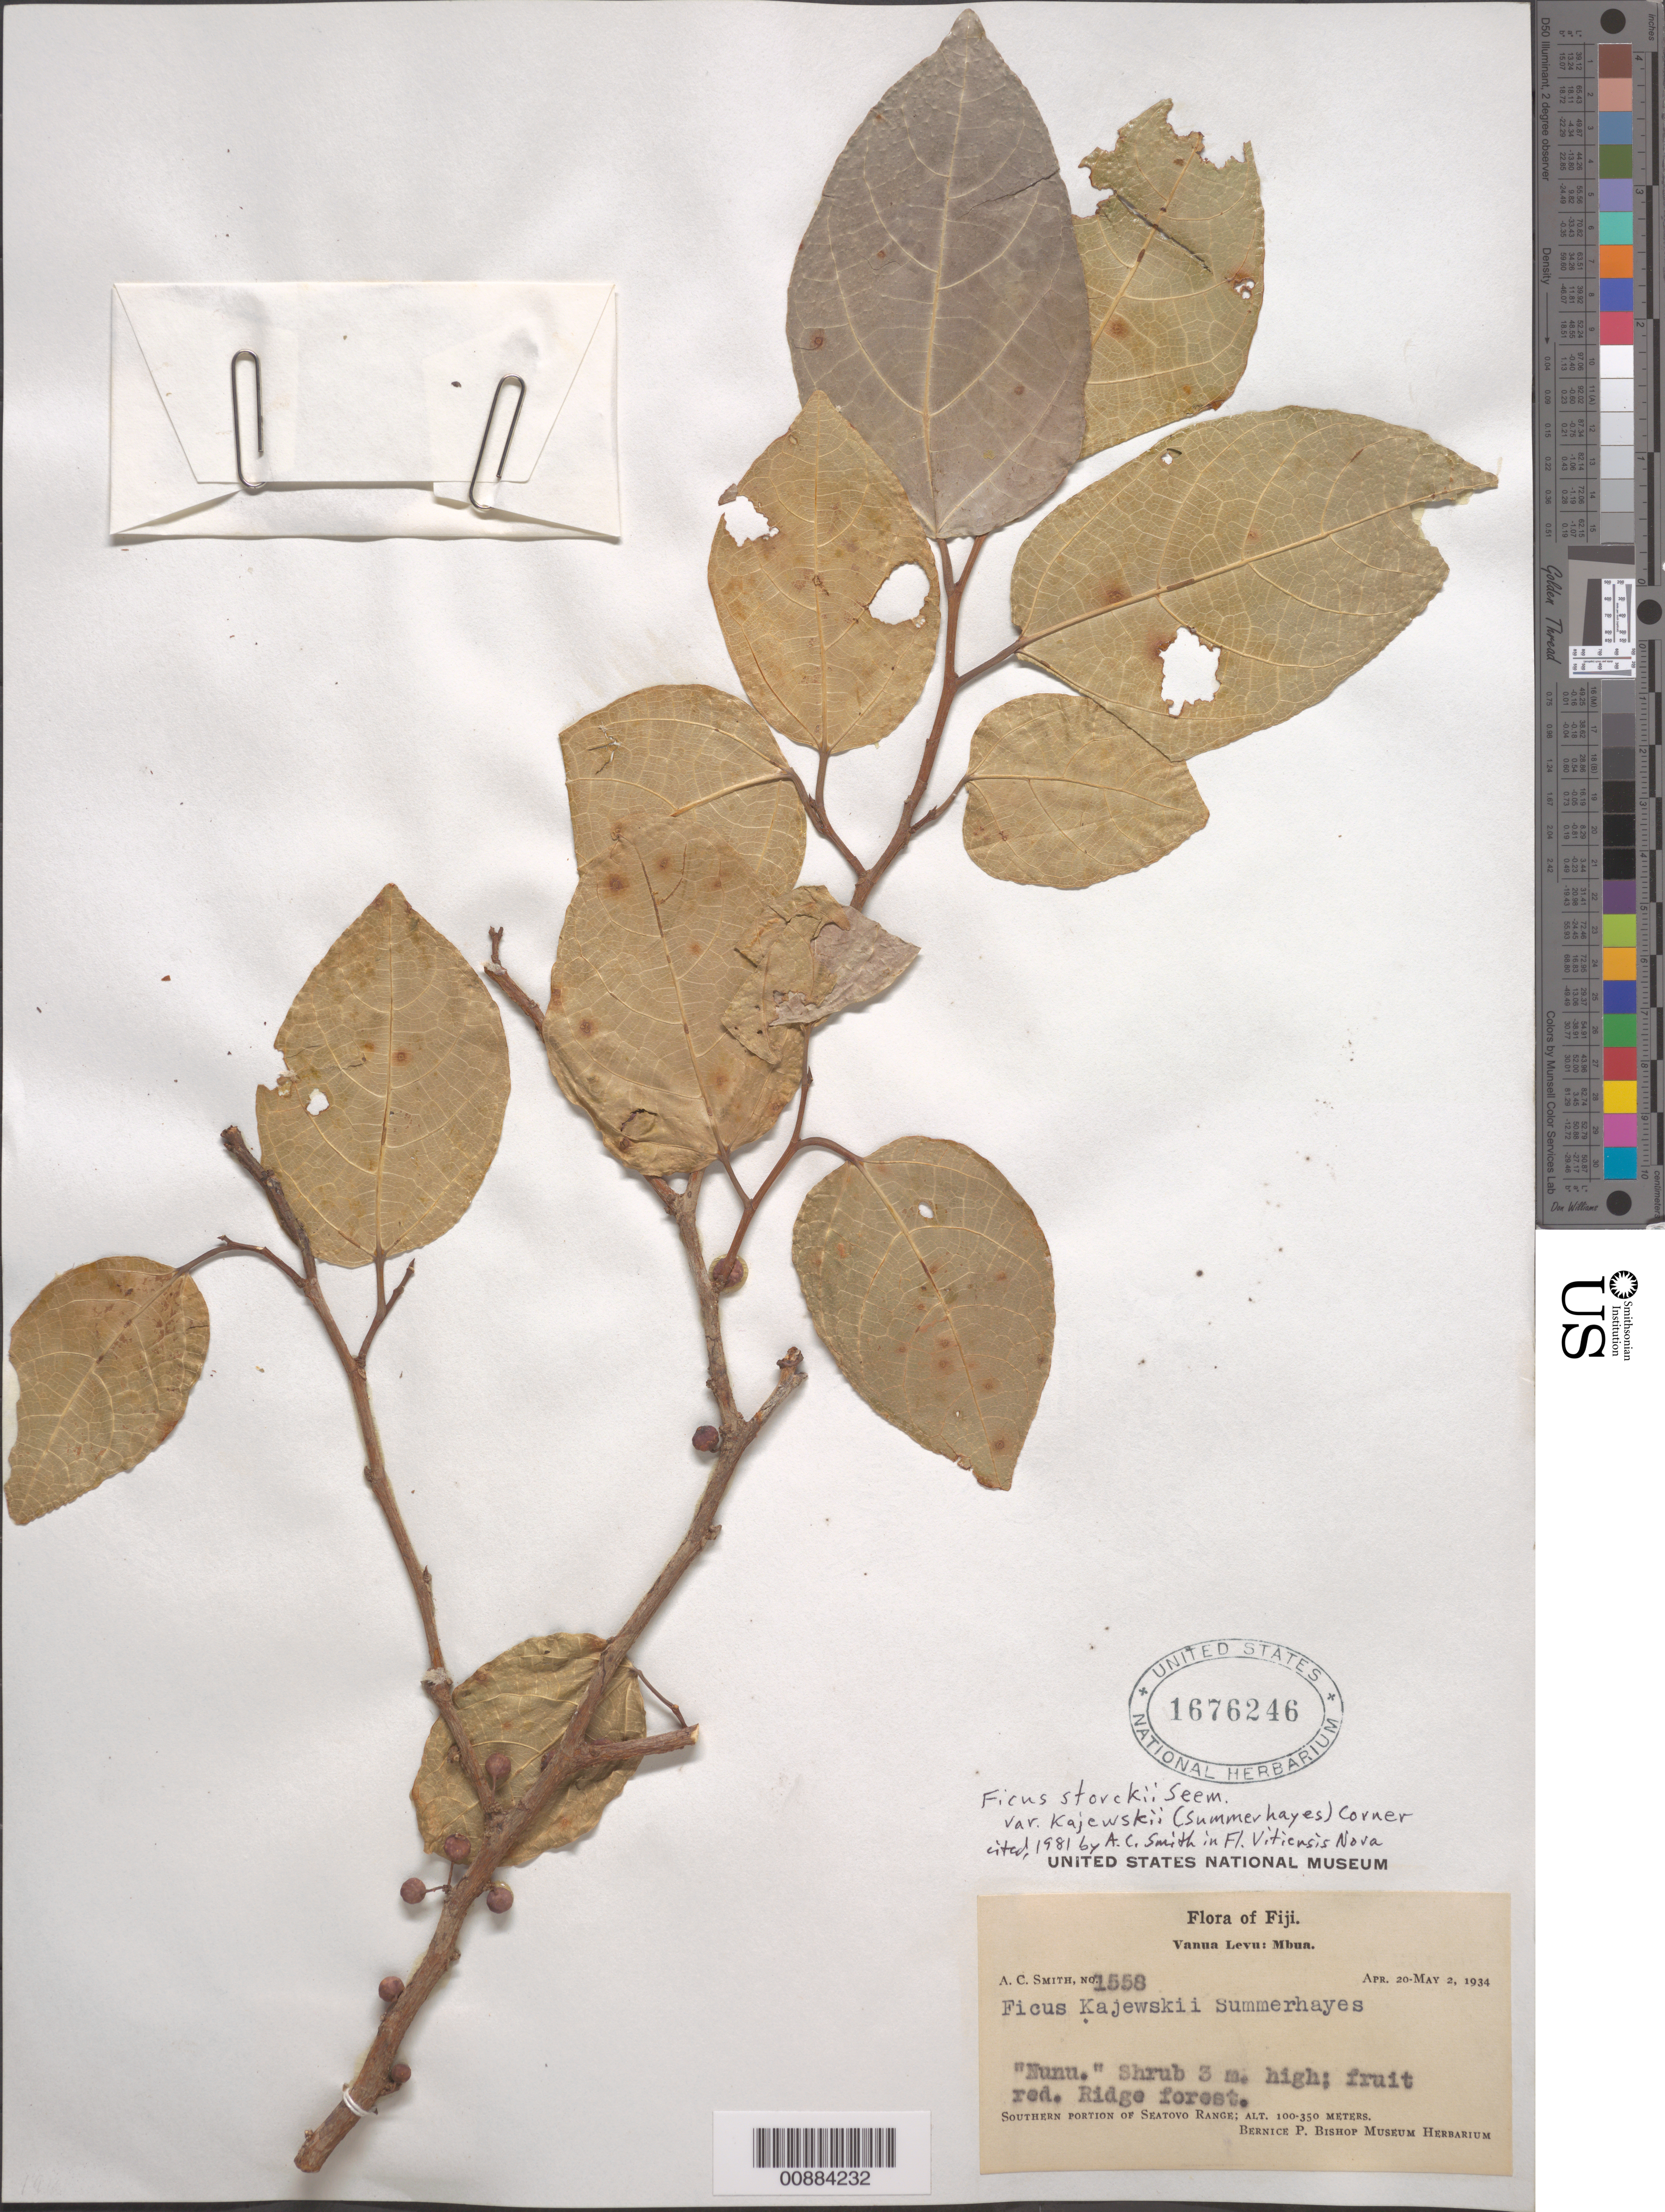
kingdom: Plantae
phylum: Tracheophyta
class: Magnoliopsida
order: Rosales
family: Moraceae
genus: Ficus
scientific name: Ficus storckii var. kajewskii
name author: Seem.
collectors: C. A. Smith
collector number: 1558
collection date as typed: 20 Apr 1934 to 02 May 1934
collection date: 1934-04-20/1934-05-02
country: Fiji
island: Vanua Levu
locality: Mbua, S portion of Seatovo Range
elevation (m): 100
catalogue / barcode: US 1676246